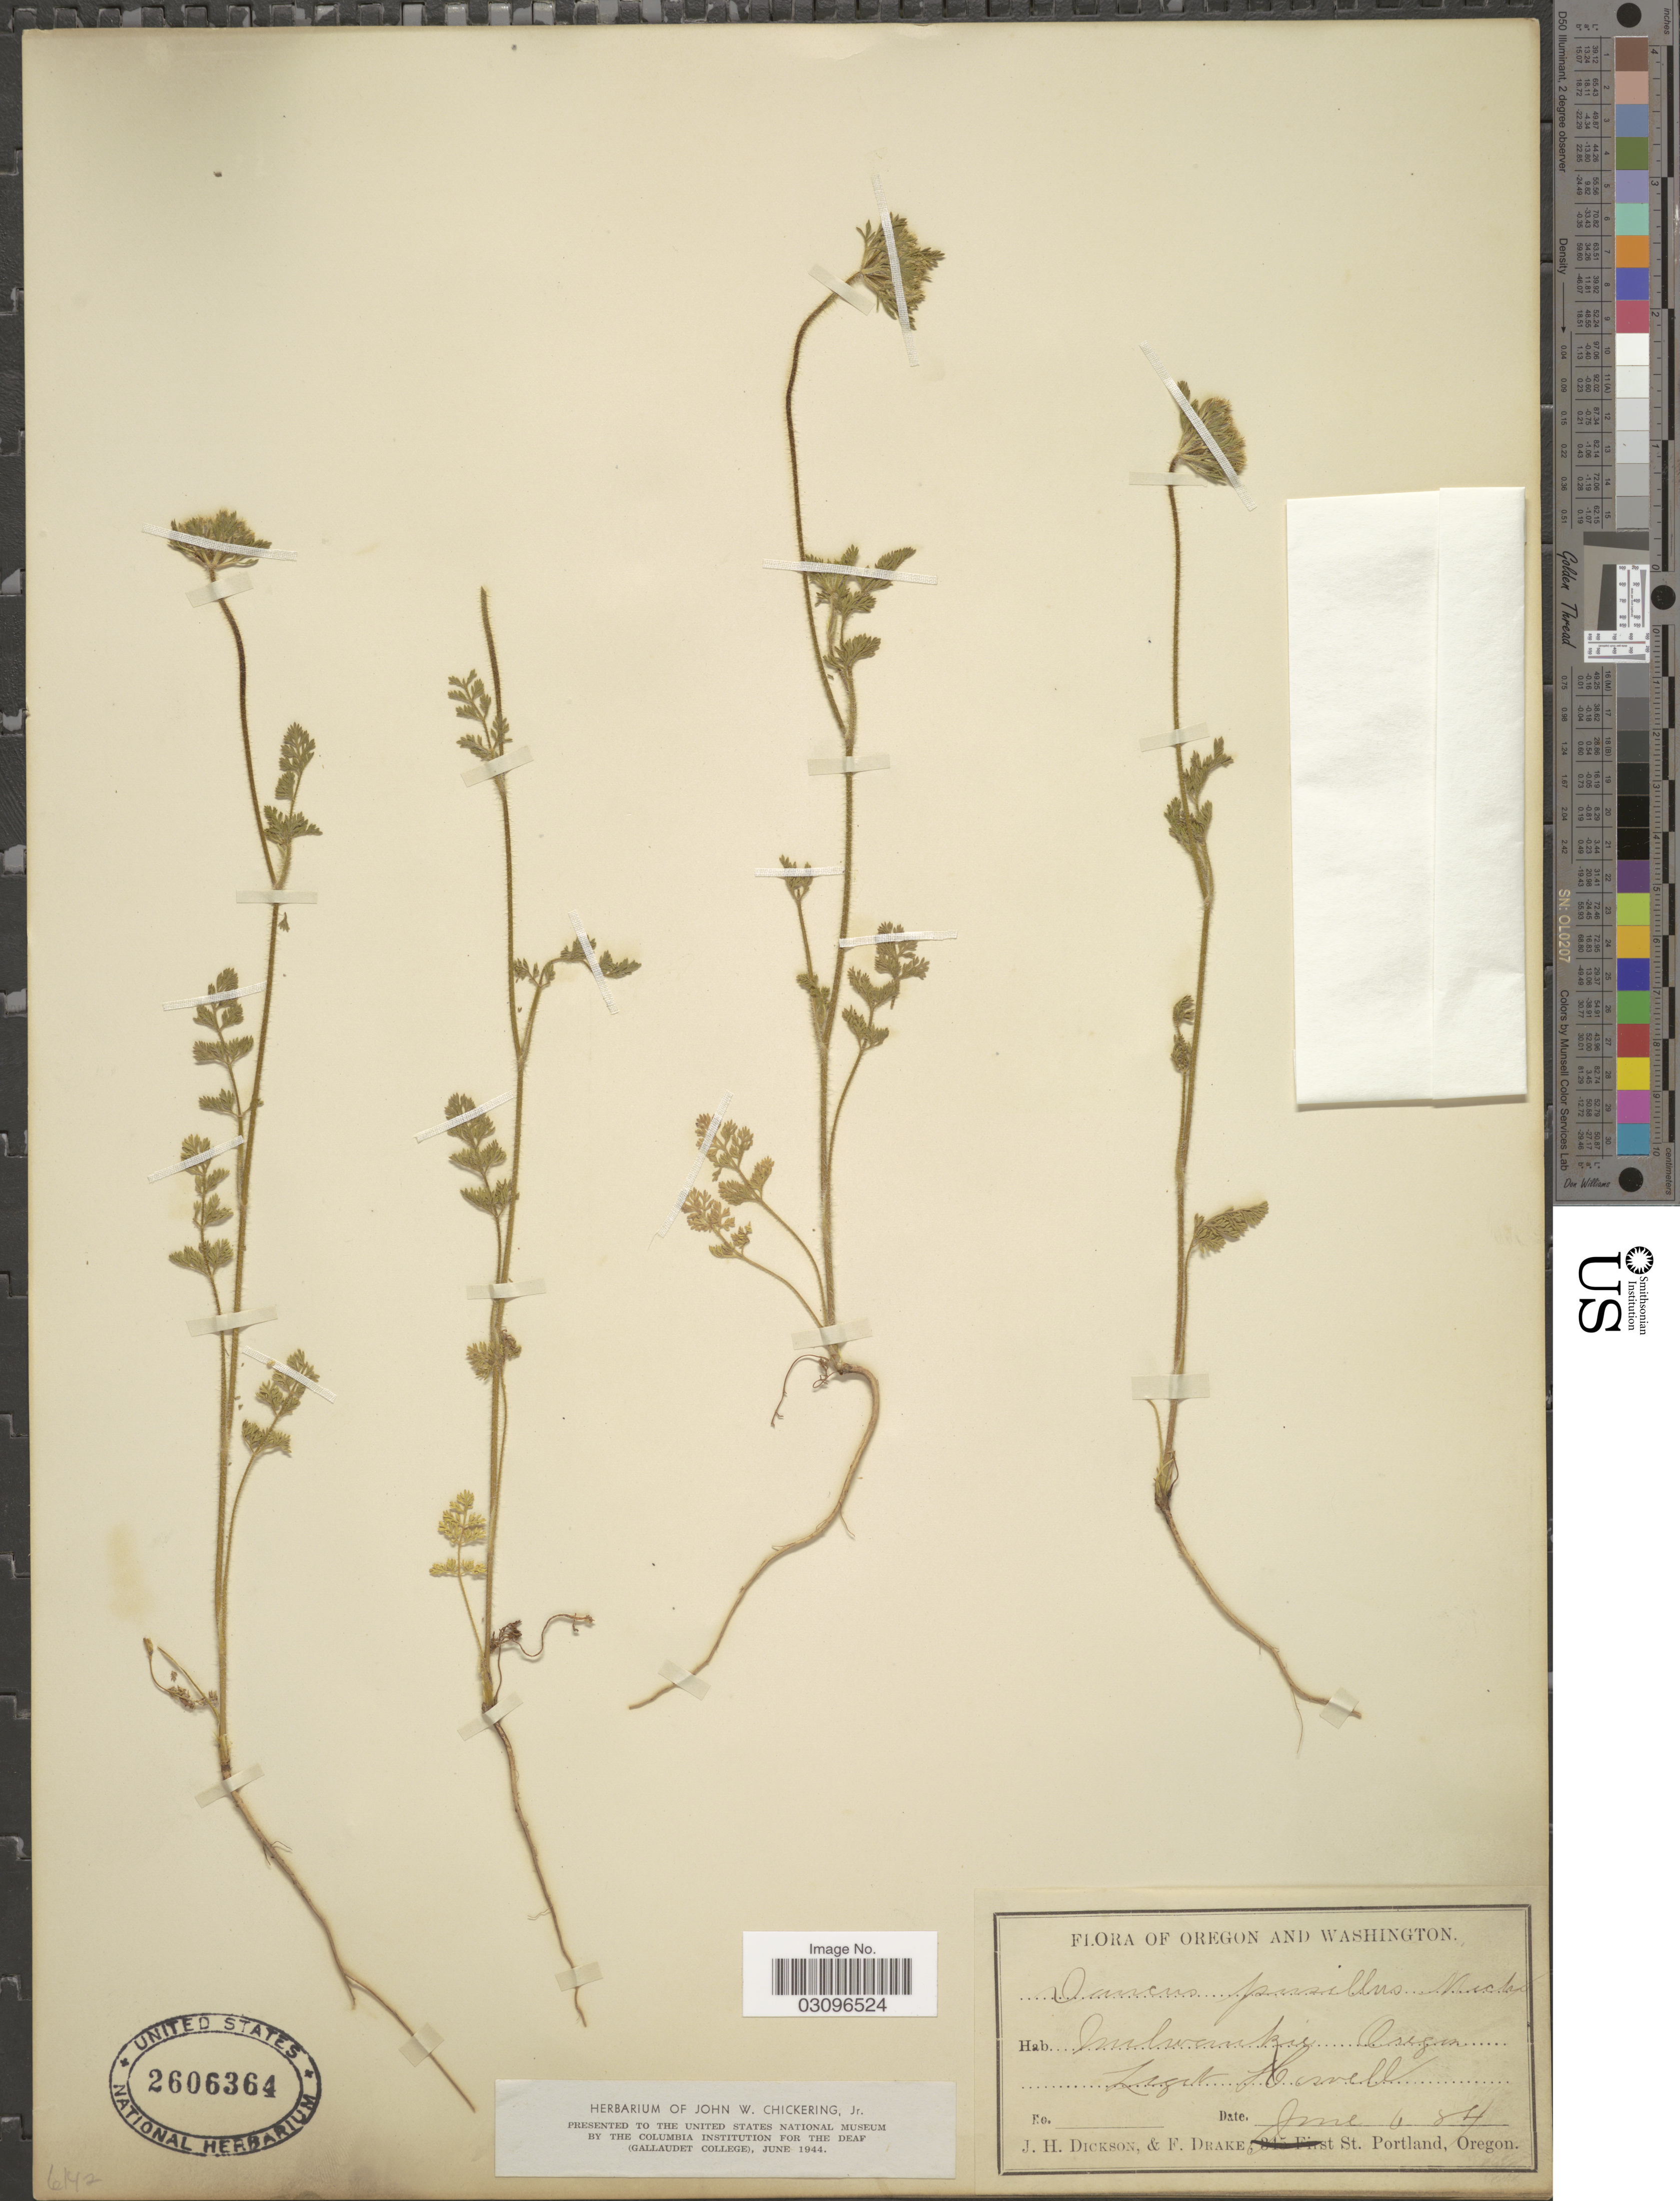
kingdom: Plantae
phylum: Tracheophyta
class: Magnoliopsida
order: Apiales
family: Apiaceae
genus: Daucus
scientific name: Daucus pusillus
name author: Michx.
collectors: -. Howell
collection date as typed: Transcribed d/m/y: 6/6/84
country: United States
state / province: Oregon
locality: Mulwankie.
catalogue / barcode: US 2606364